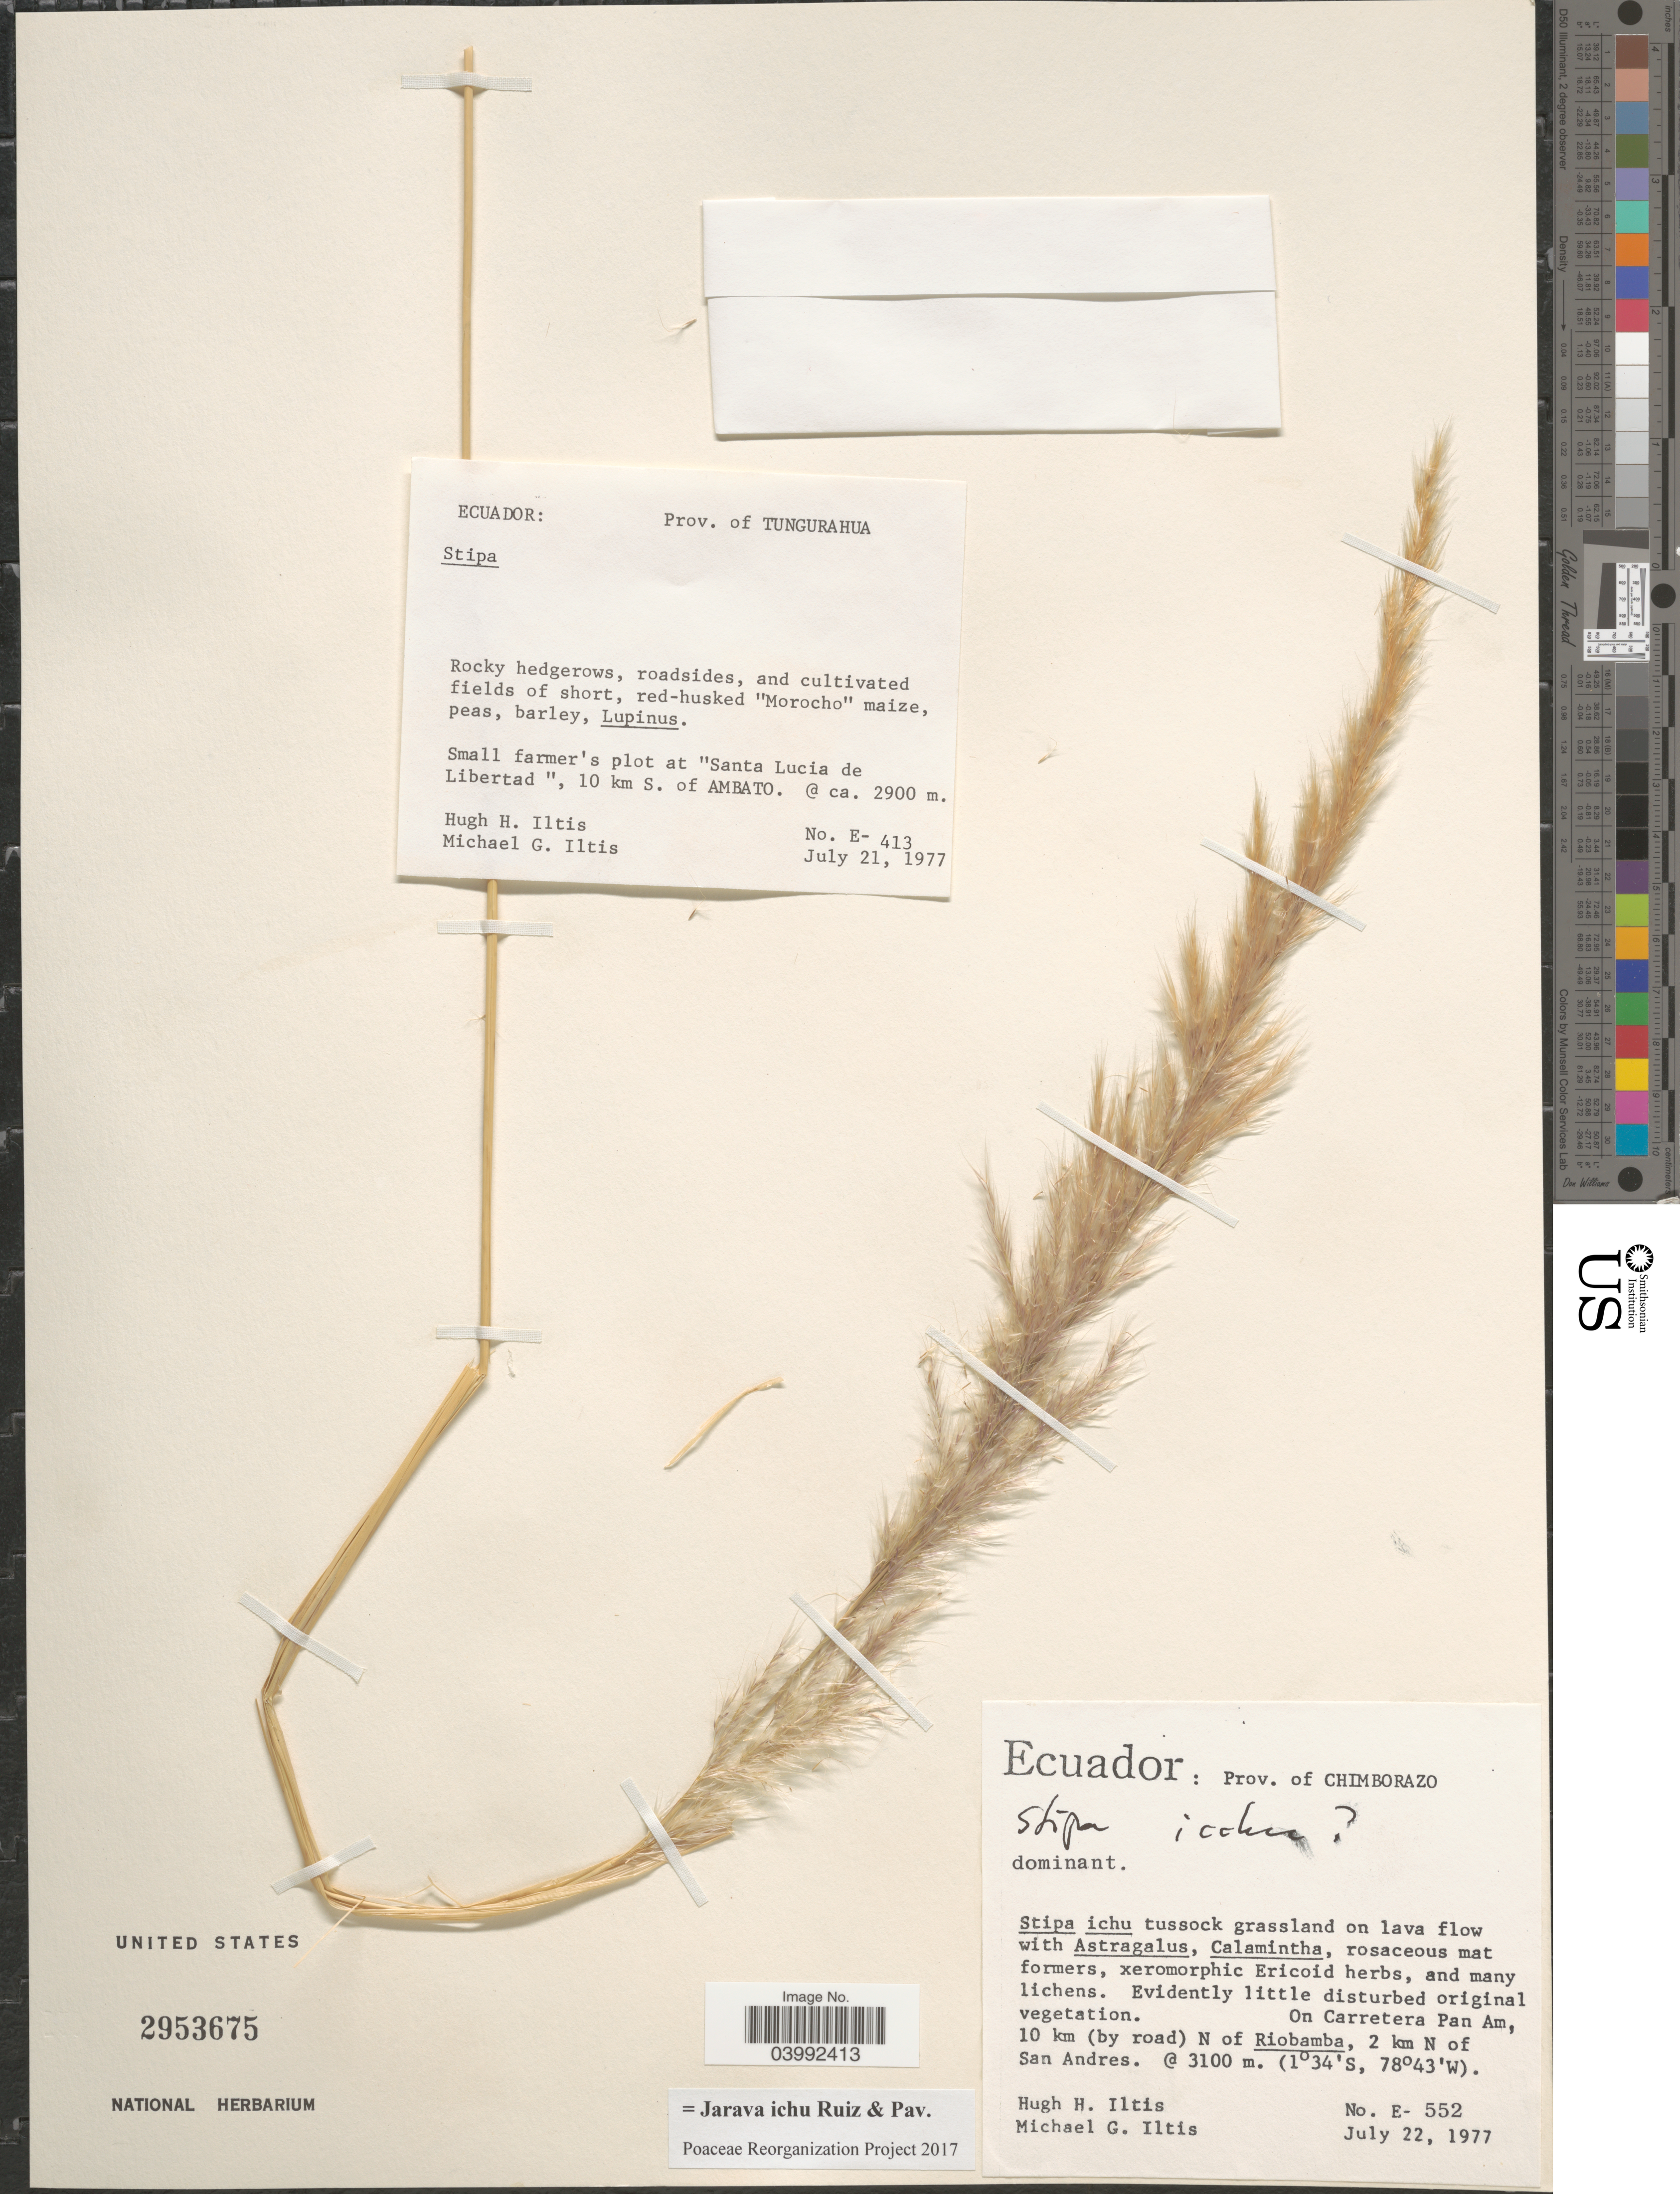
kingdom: Plantae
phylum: Tracheophyta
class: Liliopsida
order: Poales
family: Poaceae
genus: Jarava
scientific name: Jarava ichu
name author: Ruiz & Pav.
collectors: H. Iltis & M. G. Iltis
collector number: E-552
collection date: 1977-07-22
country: Ecuador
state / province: Chimborazo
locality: On Carretera Pan Am, 10 km (by road) N of Riobamba, 2 km N of San Andres.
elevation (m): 3100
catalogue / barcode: US 2953675